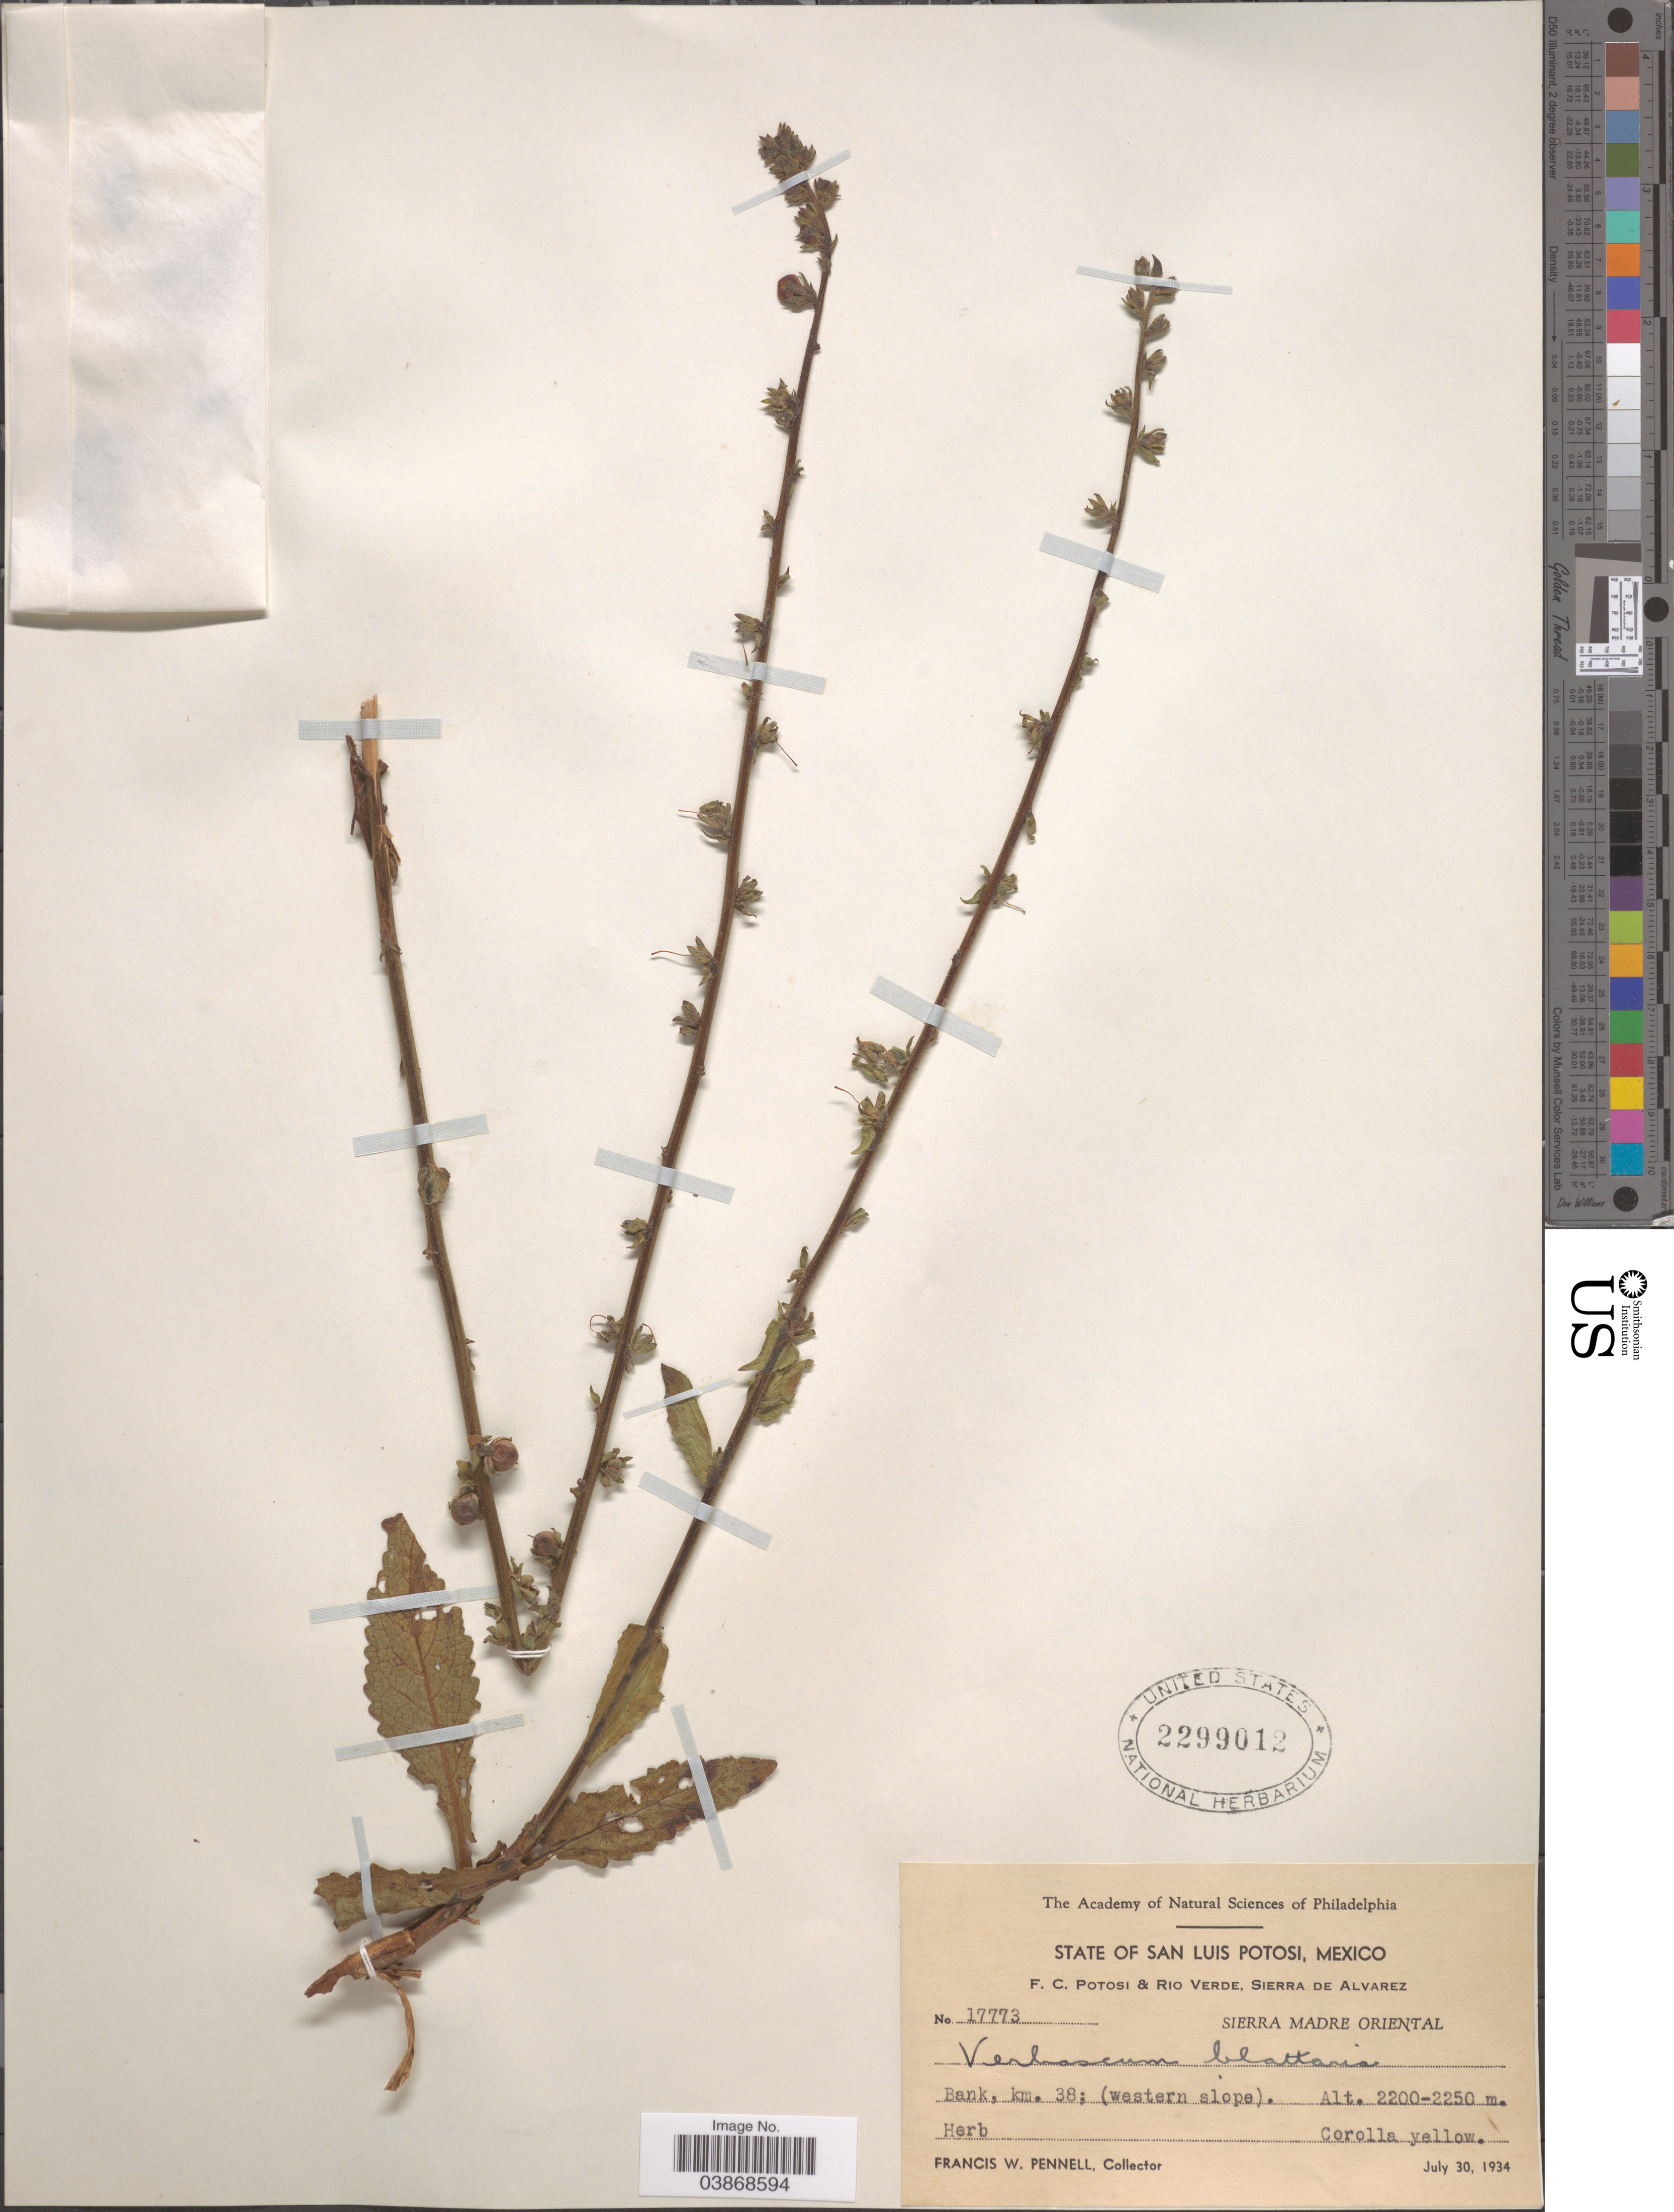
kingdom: Plantae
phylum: Tracheophyta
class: Magnoliopsida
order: Lamiales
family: Scrophulariaceae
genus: Verbascum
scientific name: Verbascum blattarioides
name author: Lam.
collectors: F. W. Pennell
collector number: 17773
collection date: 1934-07-30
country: Mexico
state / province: San Luis Potosí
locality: F.C Potosi & Rio Verdem Sierra de Alvarez. Sierra Madre Oriental. Bank, km. 38; (western slope).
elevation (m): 2200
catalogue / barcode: US 2299012